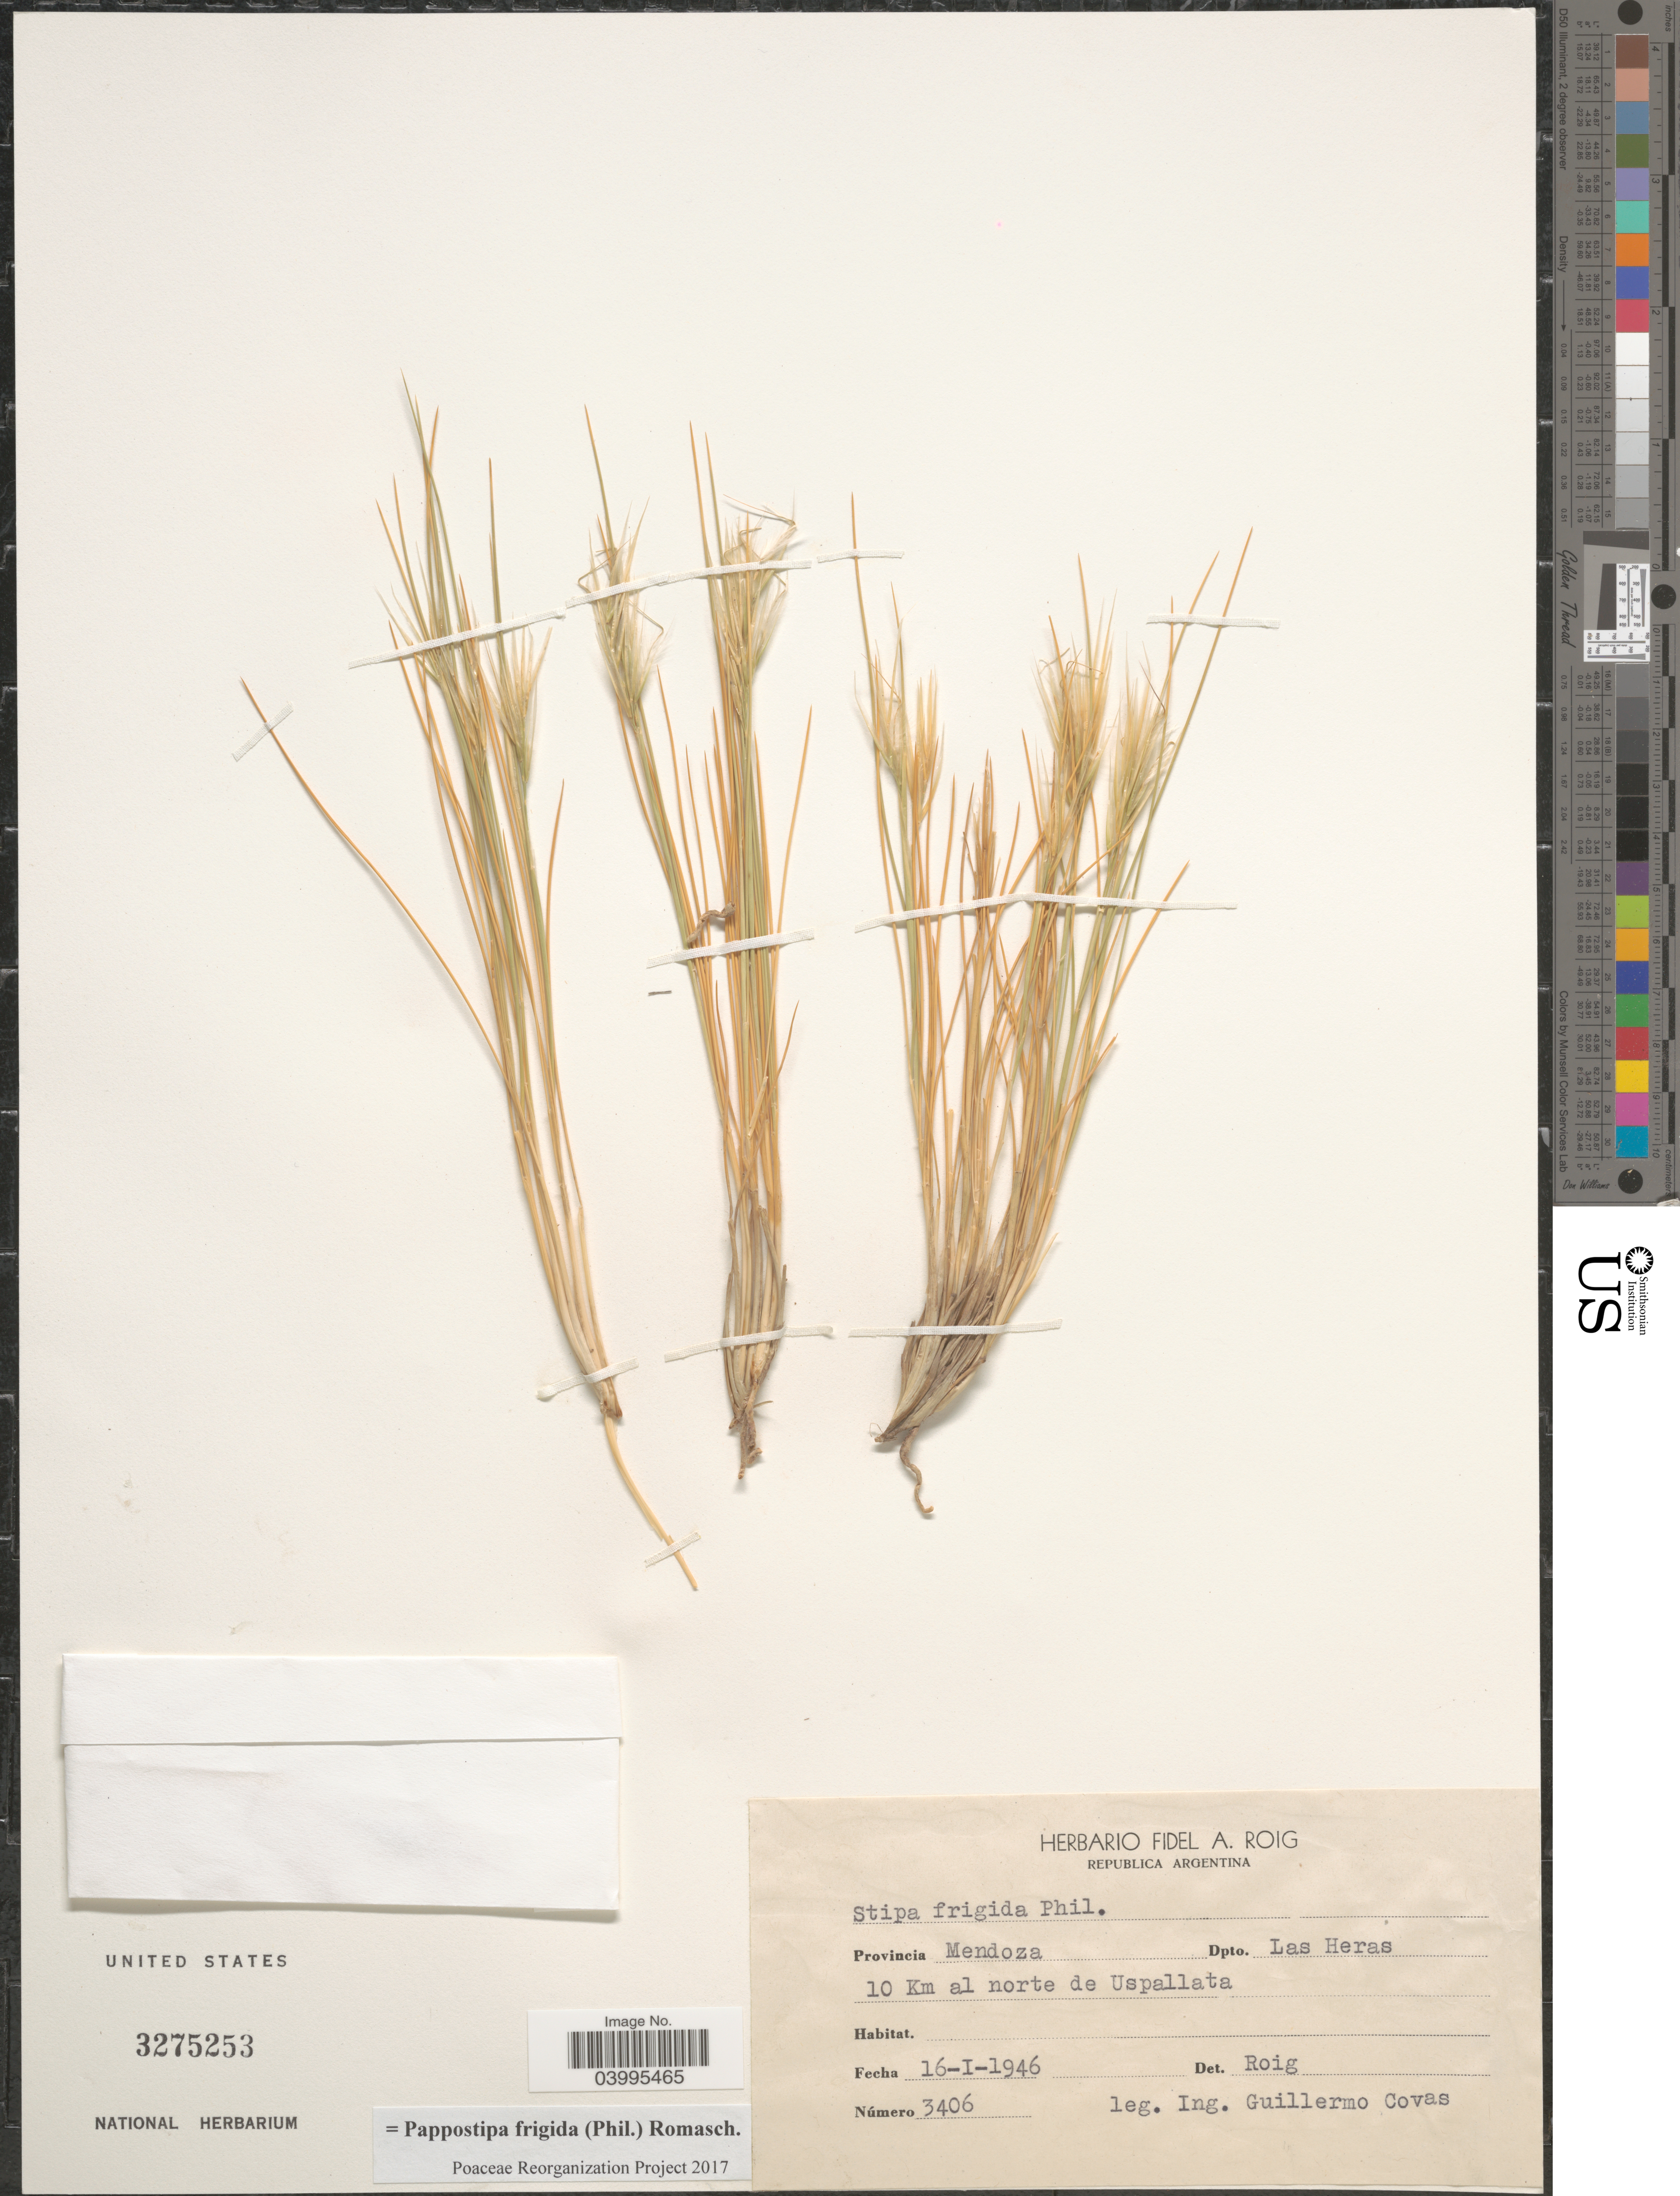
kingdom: Plantae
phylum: Tracheophyta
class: Liliopsida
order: Poales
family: Poaceae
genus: Pappostipa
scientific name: Pappostipa frigida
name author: (Phil.) Romasch.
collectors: G. Covas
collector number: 3406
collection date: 1946-01-16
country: Argentina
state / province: Mendoza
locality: Dpto. Las Heras. 10 Km al norte de Uspallata.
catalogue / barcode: US 3275253